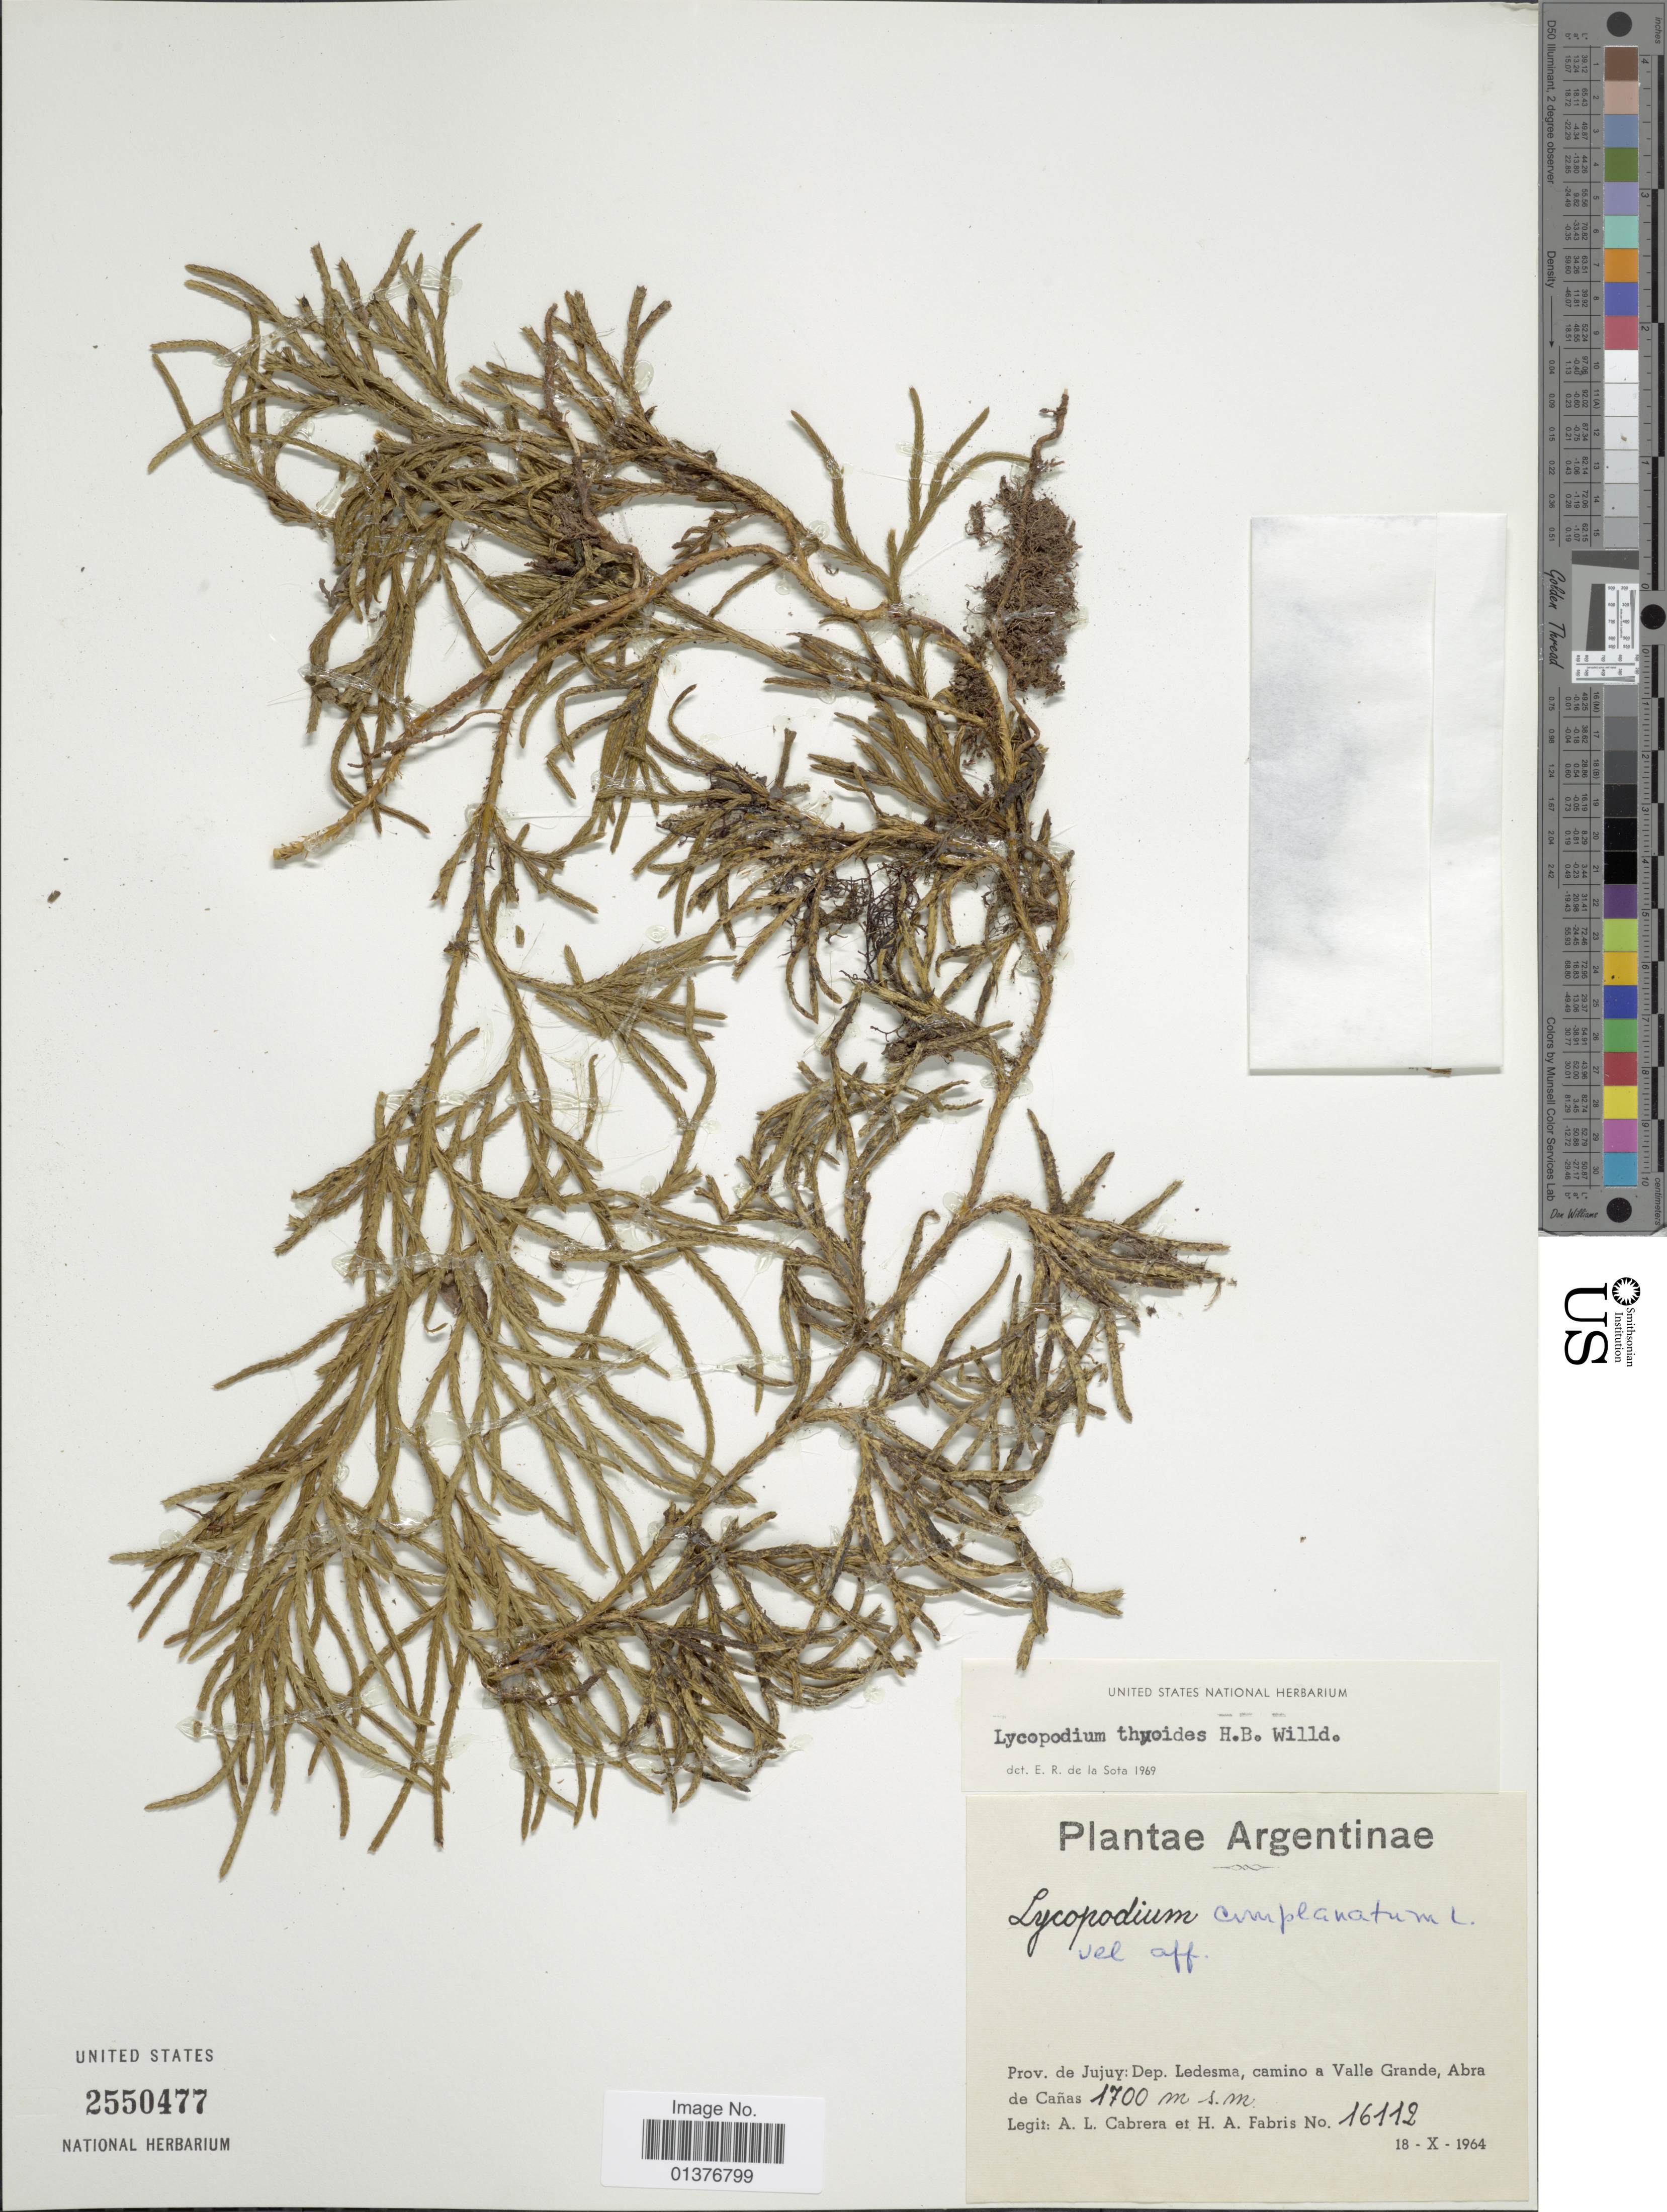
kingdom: Plantae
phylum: Tracheophyta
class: Lycopodiopsida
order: Lycopodiales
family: Lycopodiaceae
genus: Diphasiastrum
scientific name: Diphasiastrum thyoides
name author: (Humb. & Bonpl. ex Willd.) Holub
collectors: A. L. Cabrera & H. A. Fabris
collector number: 16112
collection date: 1964-10-18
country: Argentina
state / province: Jujuy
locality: Dep. Ledesma, camino a Valle Grande, Abra de Cañas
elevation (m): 1700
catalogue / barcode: US 2550477